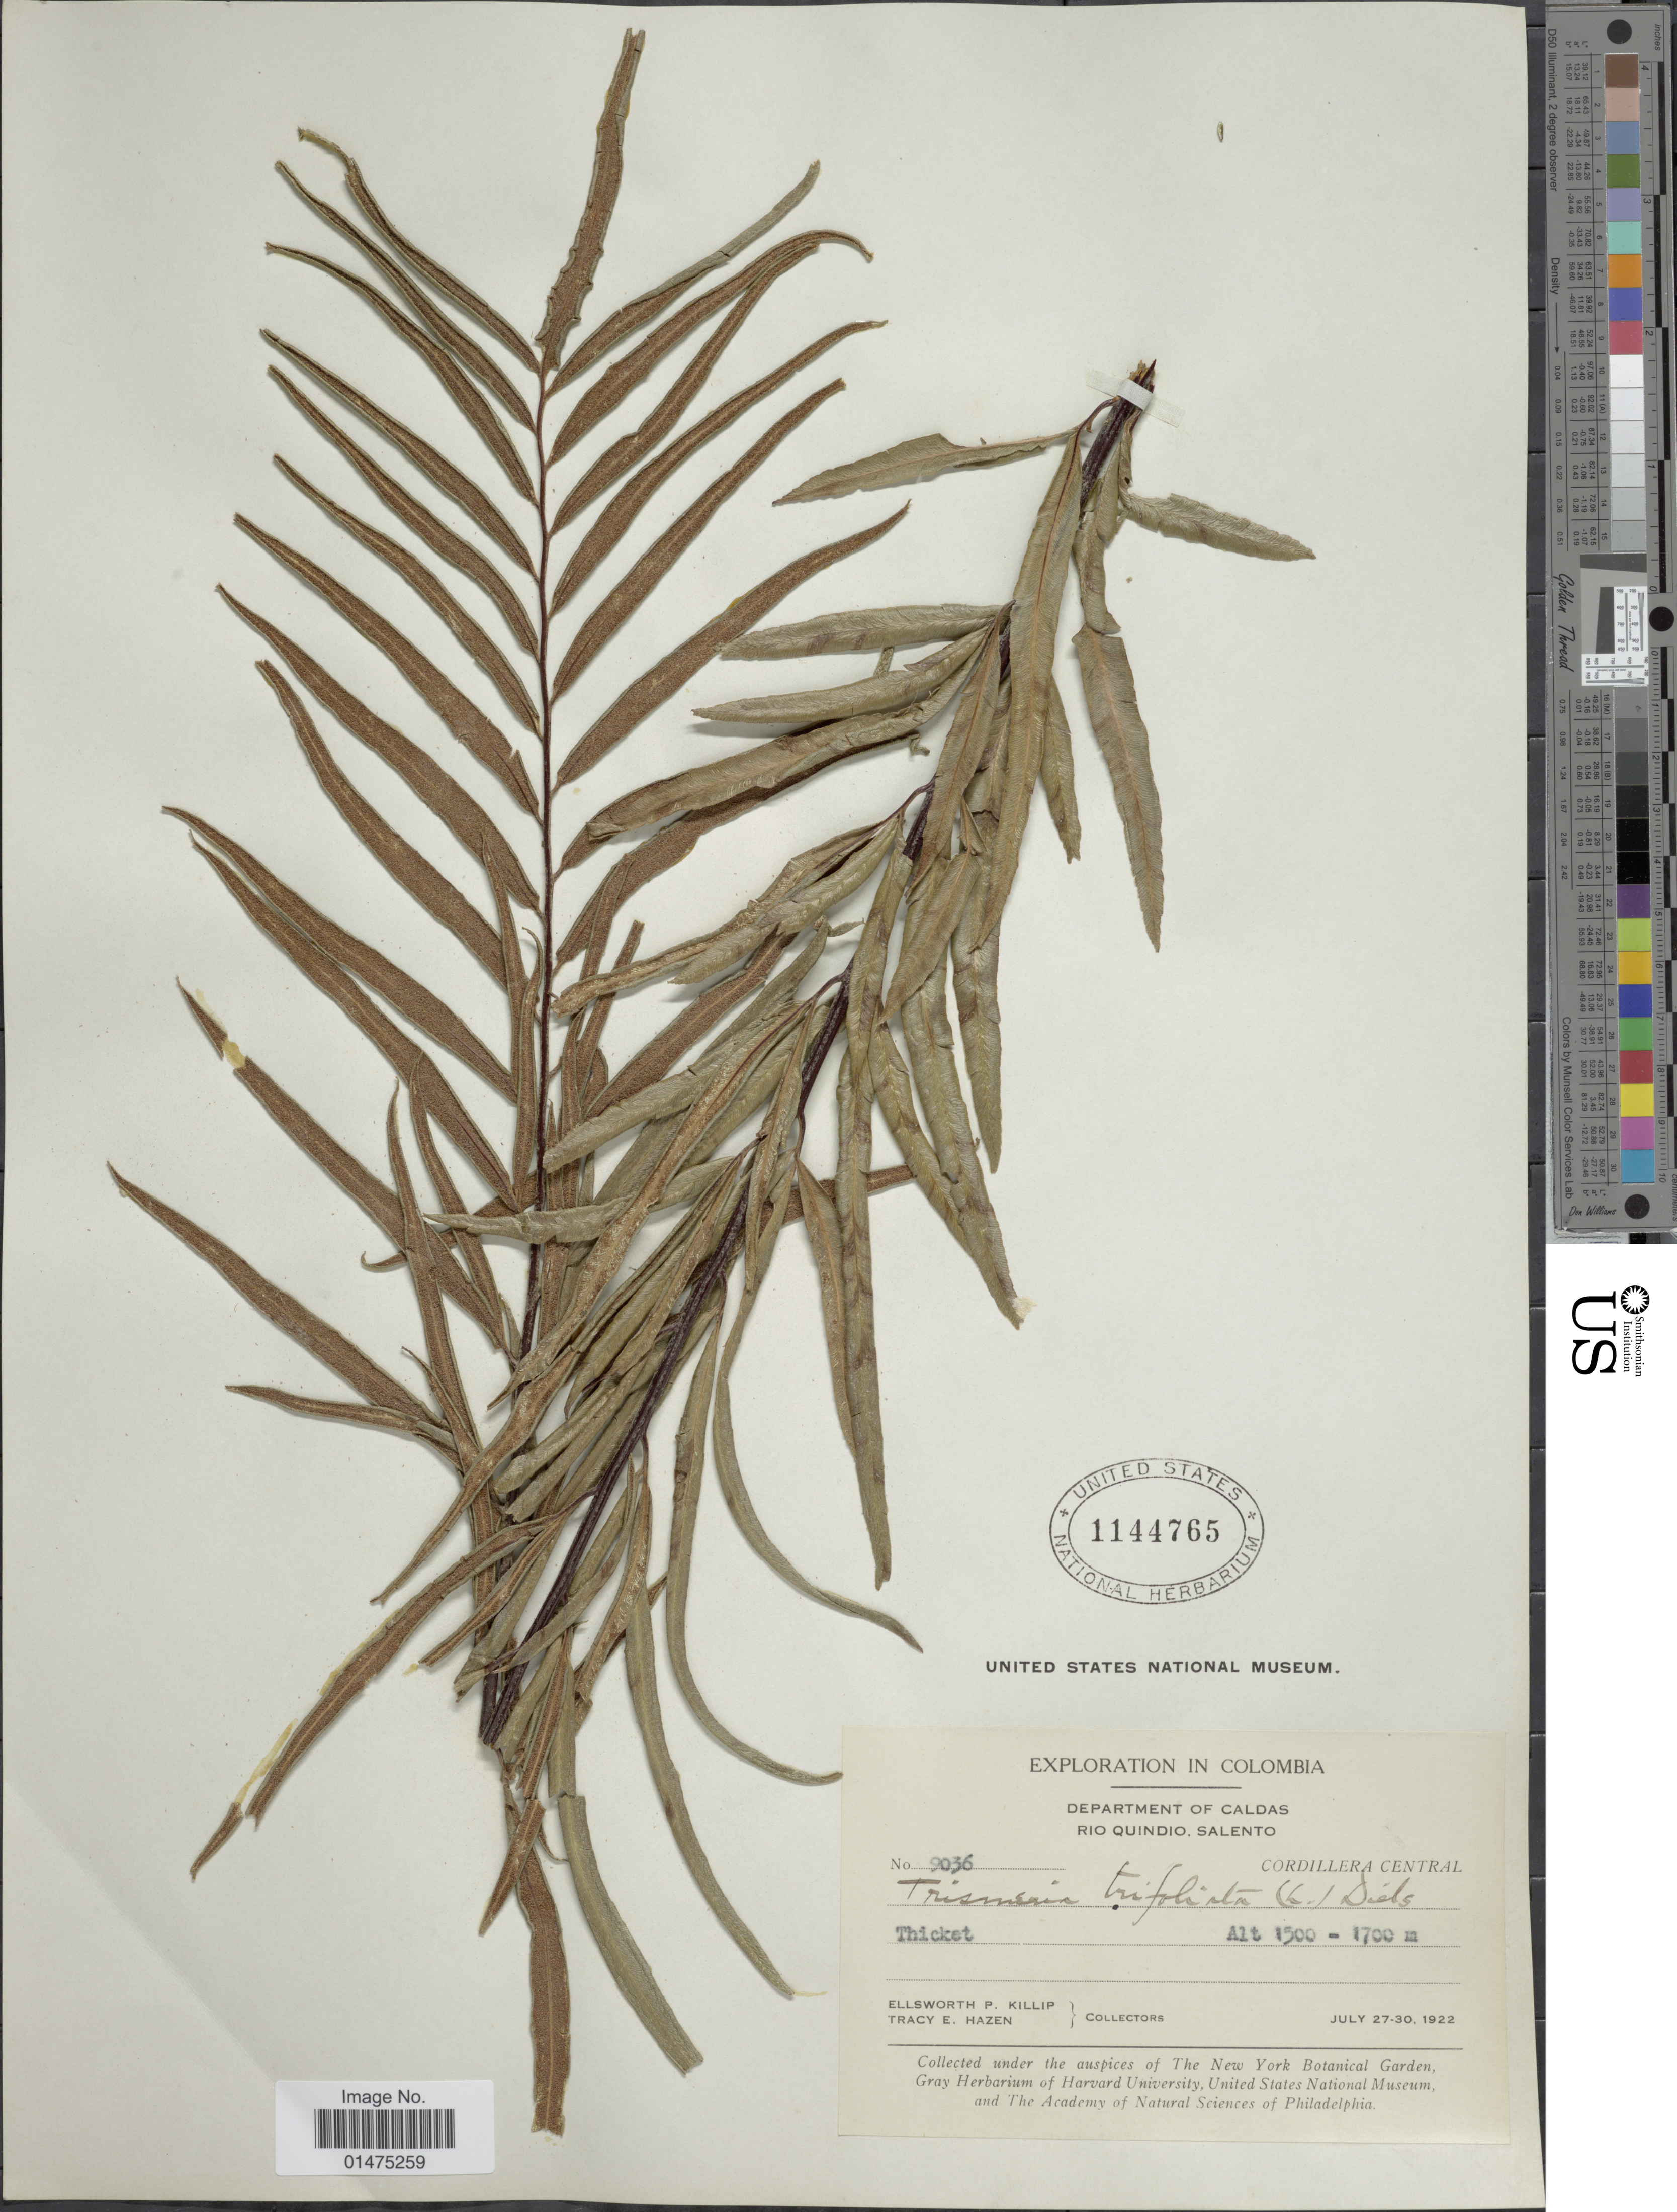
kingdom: Plantae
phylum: Tracheophyta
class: Polypodiopsida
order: Polypodiales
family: Pteridaceae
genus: Pityrogramma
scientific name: Pityrogramma trifoliata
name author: (L.) R.M. Tryon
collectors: E. P. Killip & T. E. Hazen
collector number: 9036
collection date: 1922-07-27/1922-07-30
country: Colombia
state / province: Caldas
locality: Department Caldas, Rio Quindio, Salento, Cordillera Central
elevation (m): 1500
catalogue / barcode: US 1144765